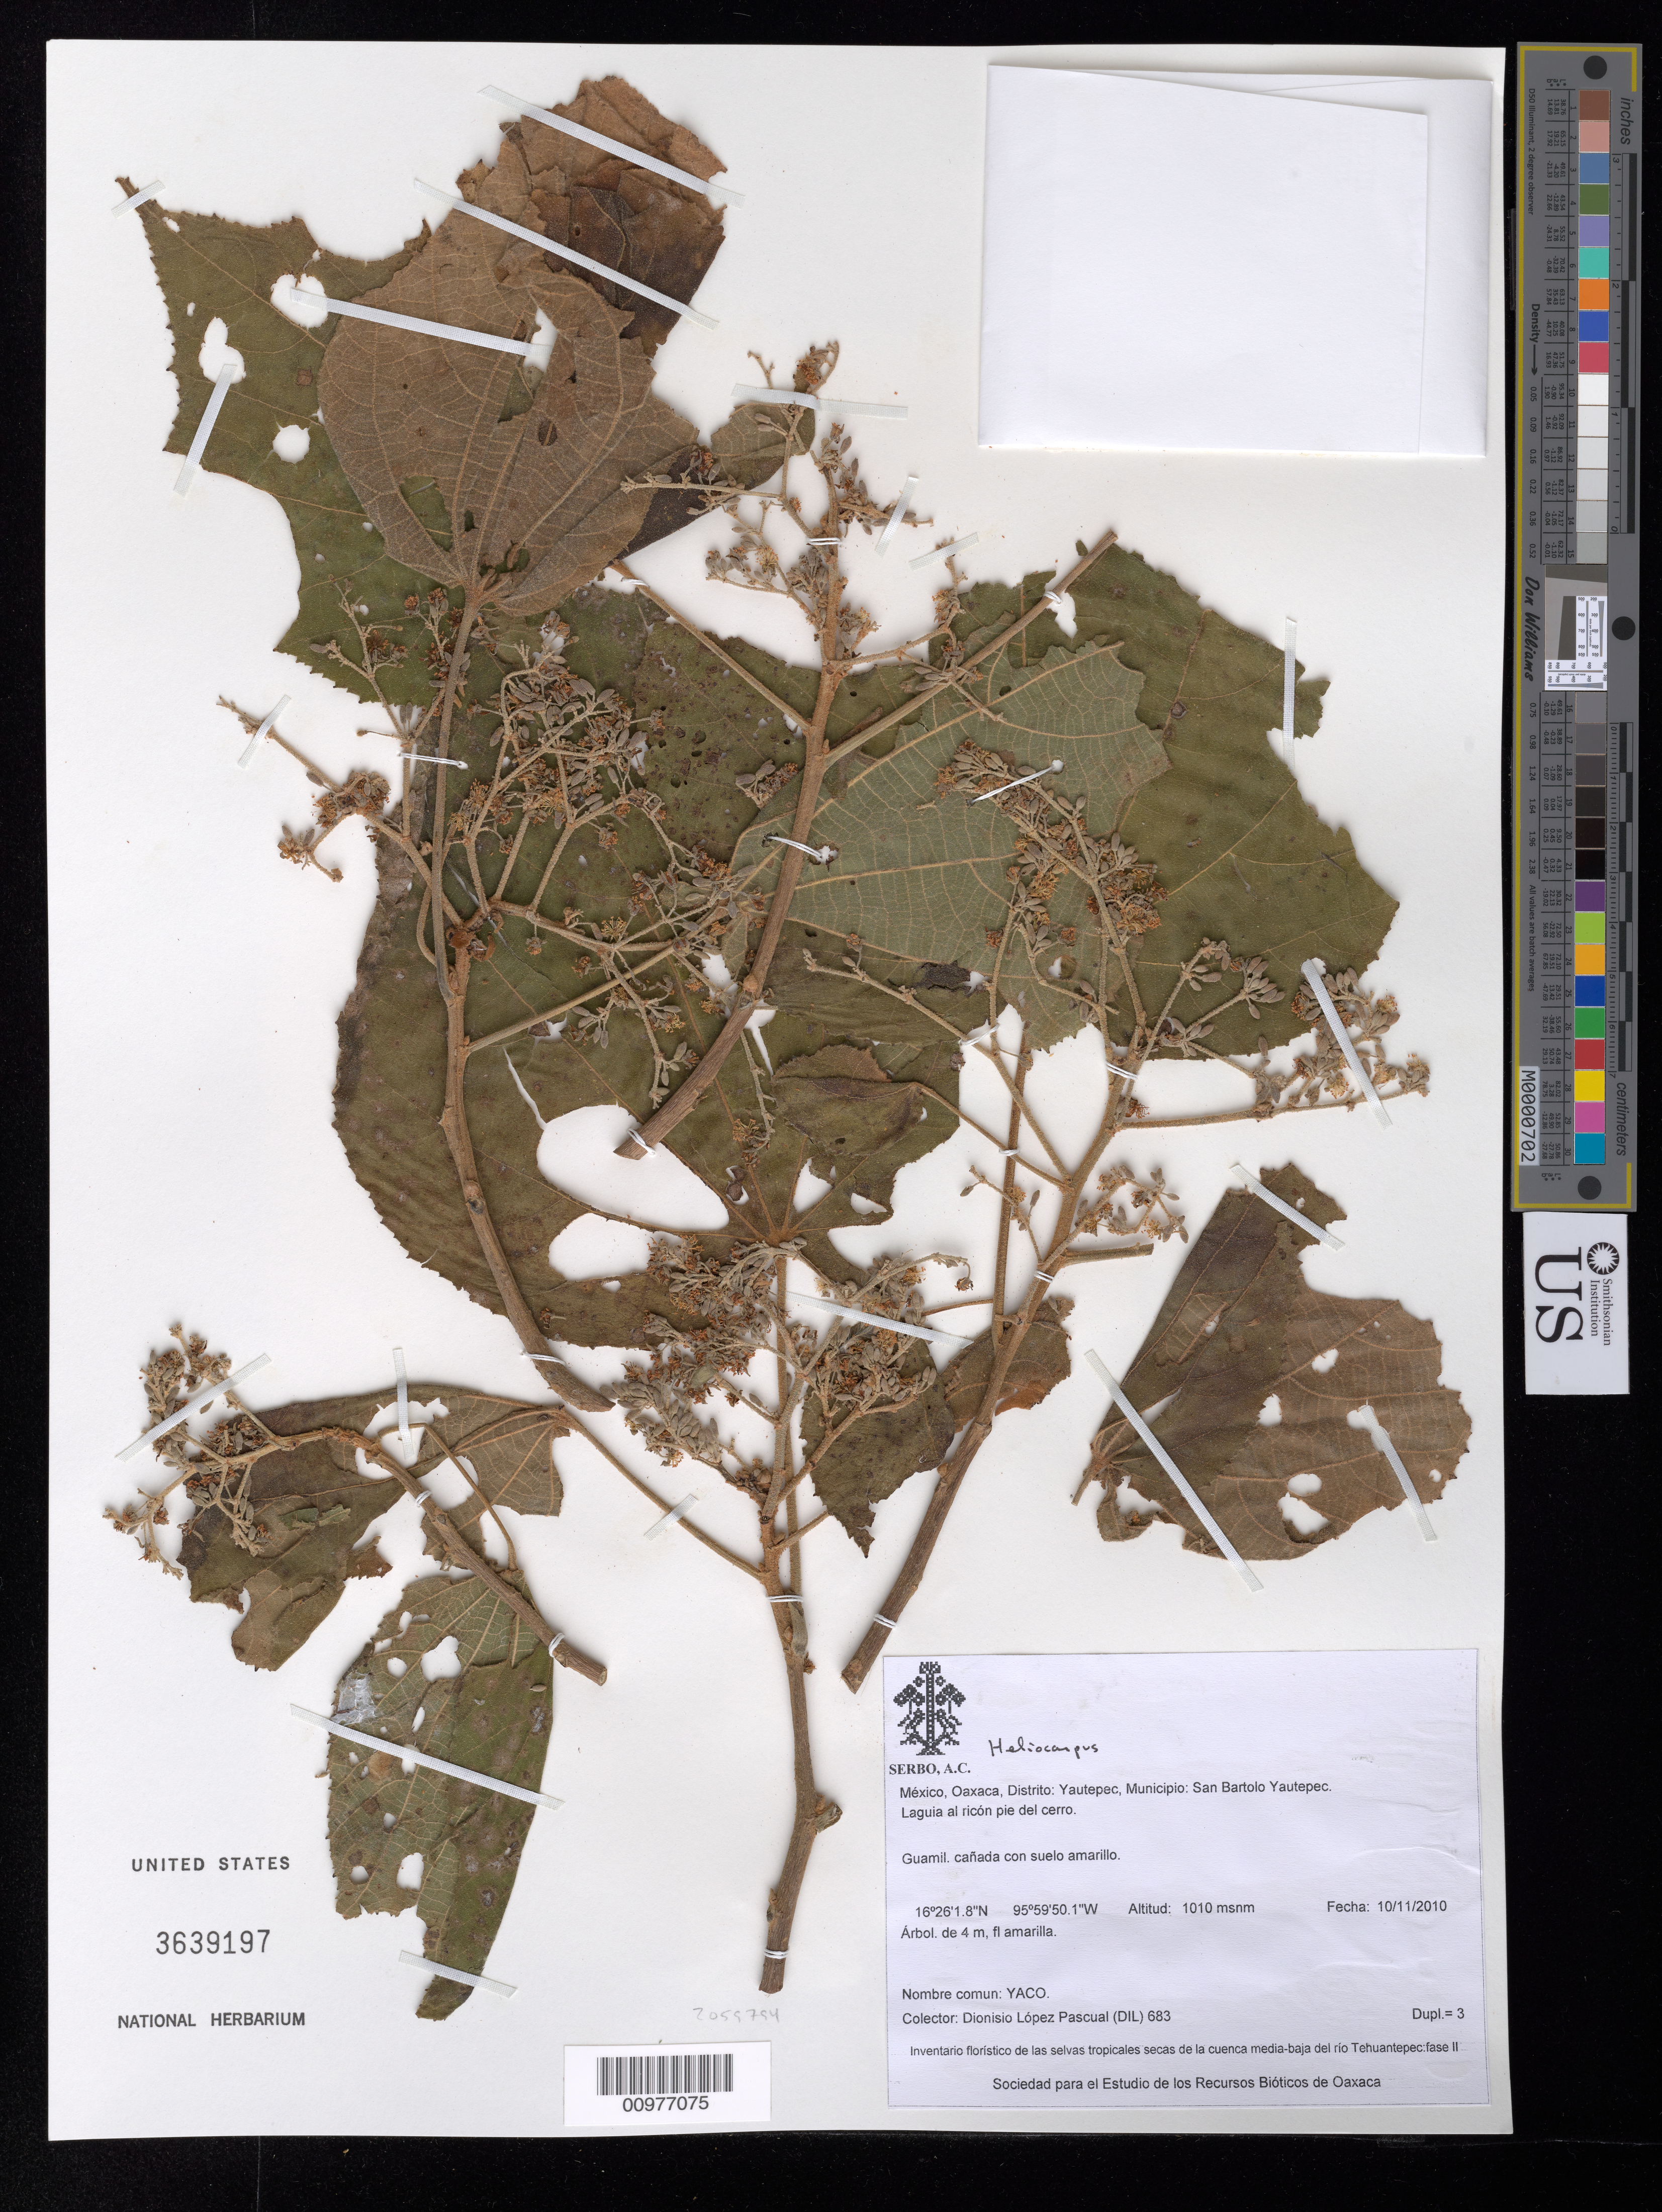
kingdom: Plantae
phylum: Tracheophyta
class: Magnoliopsida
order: Malvales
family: Malvaceae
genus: Heliocarpus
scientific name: Heliocarpus pallidus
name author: Rose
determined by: Dorr, Laurence J., Curator (BOT), Smithsonian Institution - National Museum of Natural History (UNITED STATES)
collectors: D. Lopez Pascual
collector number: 247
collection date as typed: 10/11/2010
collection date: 2010-11-10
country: Mexico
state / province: Oaxaca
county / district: Yautepec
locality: Municipio: San Bartolo Yautepec. Laguia al ricon pie del cerro.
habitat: guamil, canada con suelo amarillo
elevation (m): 1010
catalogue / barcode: US 3639197